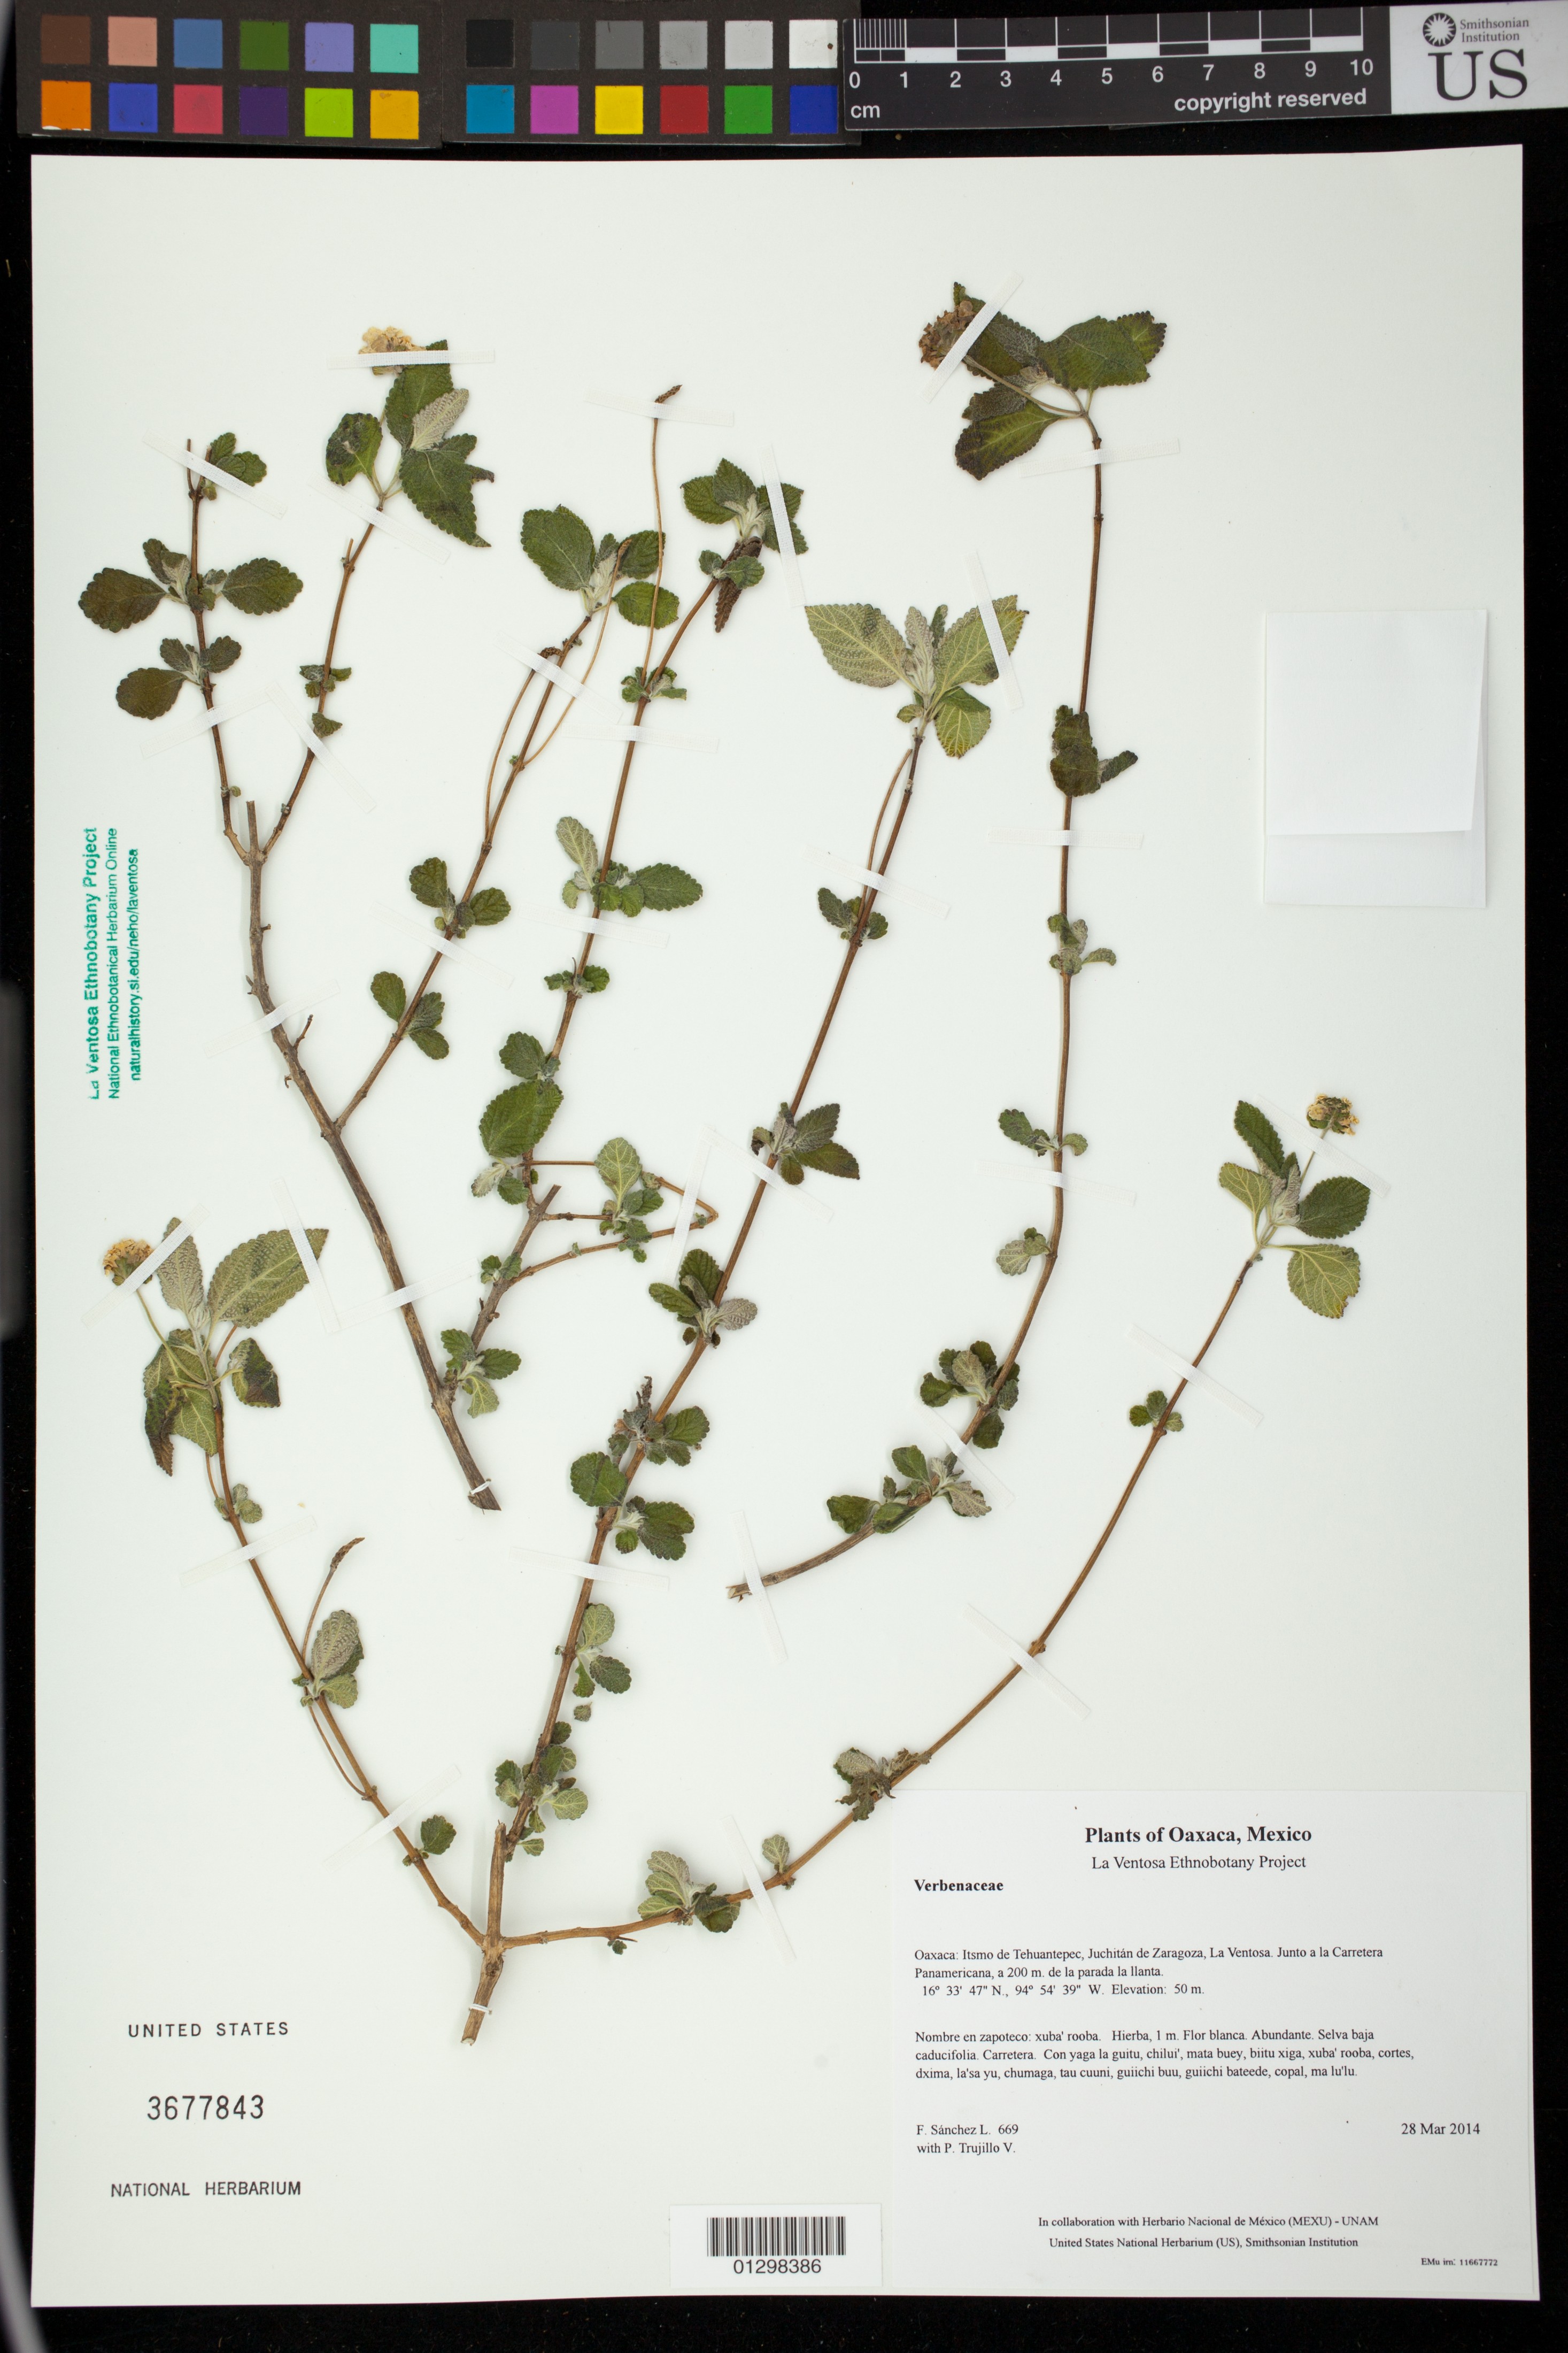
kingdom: Plantae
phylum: Tracheophyta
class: Magnoliopsida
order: Lamiales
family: Verbenaceae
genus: Lantana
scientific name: Lantana hirta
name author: Graham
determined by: Velasco G., Kenia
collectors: F. Sánchez L. & P. Trujillo V.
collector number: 669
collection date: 2014-03-28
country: Mexico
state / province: Oaxaca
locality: Itsmo de Tehuantepec, Juchitán de Zaragoza, La Ventosa. Junto a la Carretera Panamericana, a 200 m. de la parada la llanta.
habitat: Selva baja caducifolia. Carretera.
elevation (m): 50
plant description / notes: JEBOT, MEXU, SIPI, US; Guixi bandaga. 1 m. Guie' naquichi'. Stale.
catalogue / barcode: US 3677843